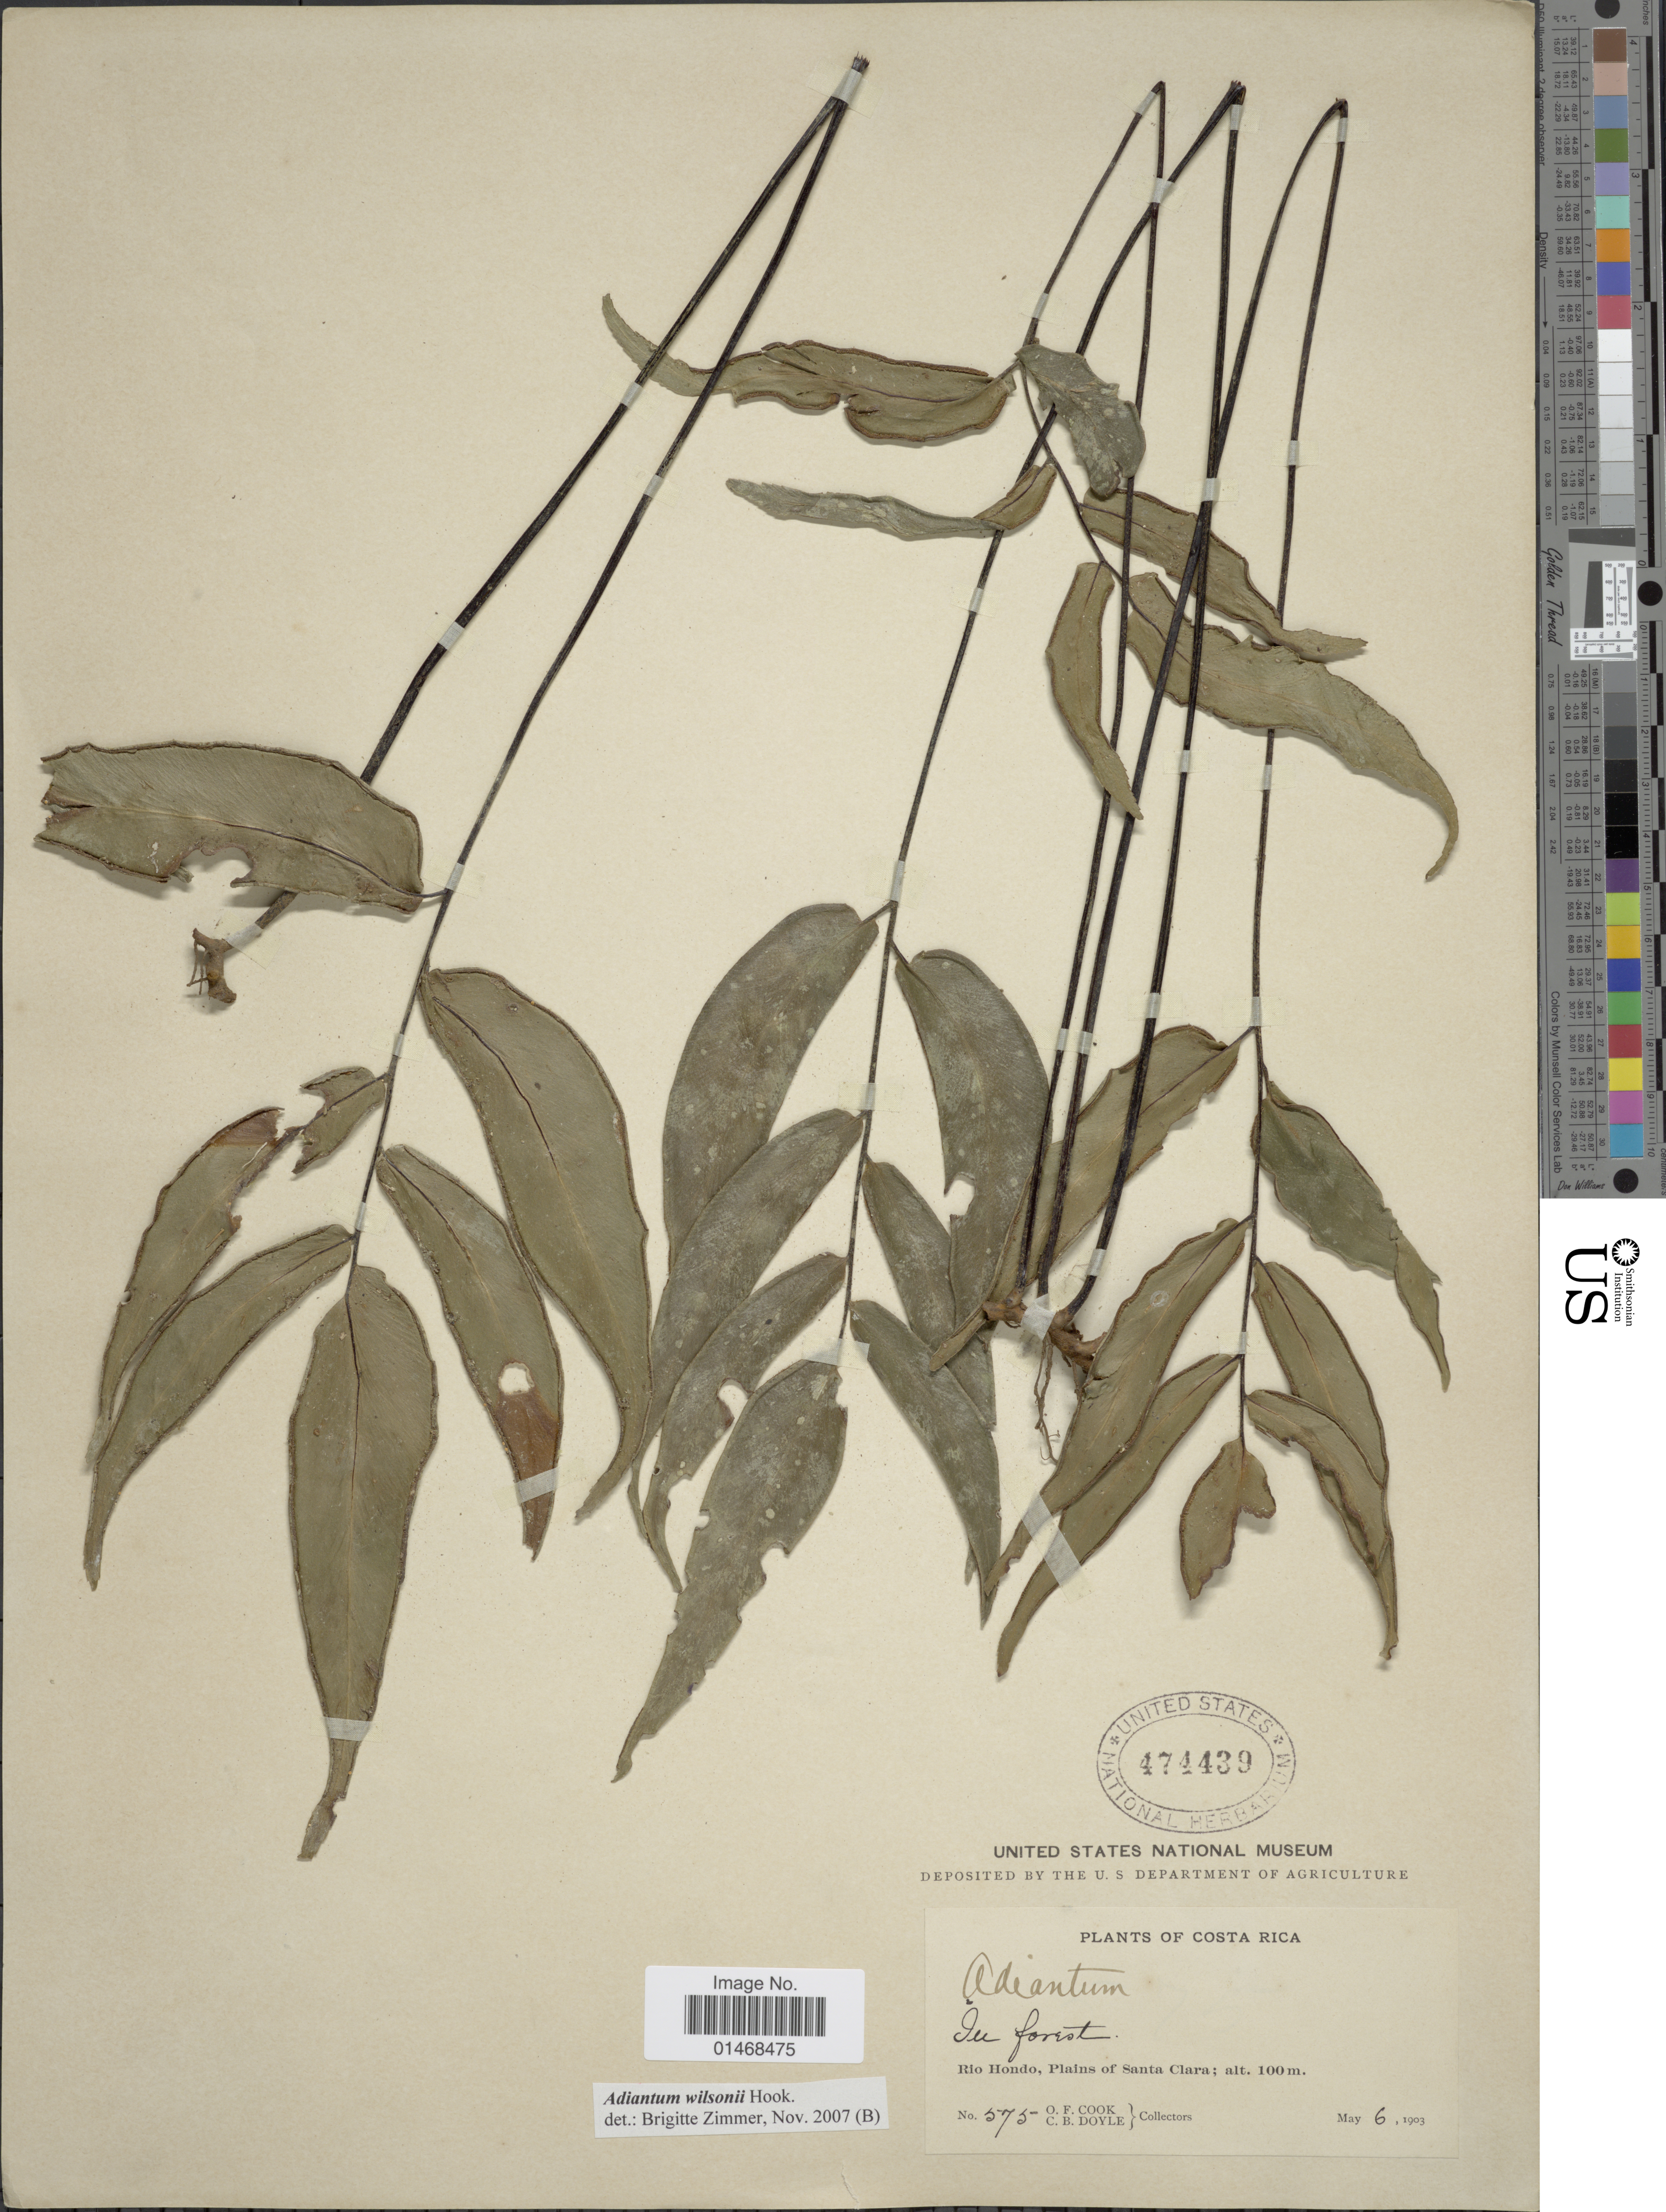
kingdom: Plantae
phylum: Tracheophyta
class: Polypodiopsida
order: Polypodiales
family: Pteridaceae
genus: Adiantum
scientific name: Adiantum wilsonii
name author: Hook.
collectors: O. F. Cook & C. Doyle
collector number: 575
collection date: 1903-05-06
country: Costa Rica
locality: Rio Hondo, Plains of Santa Clara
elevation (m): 100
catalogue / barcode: US 474439